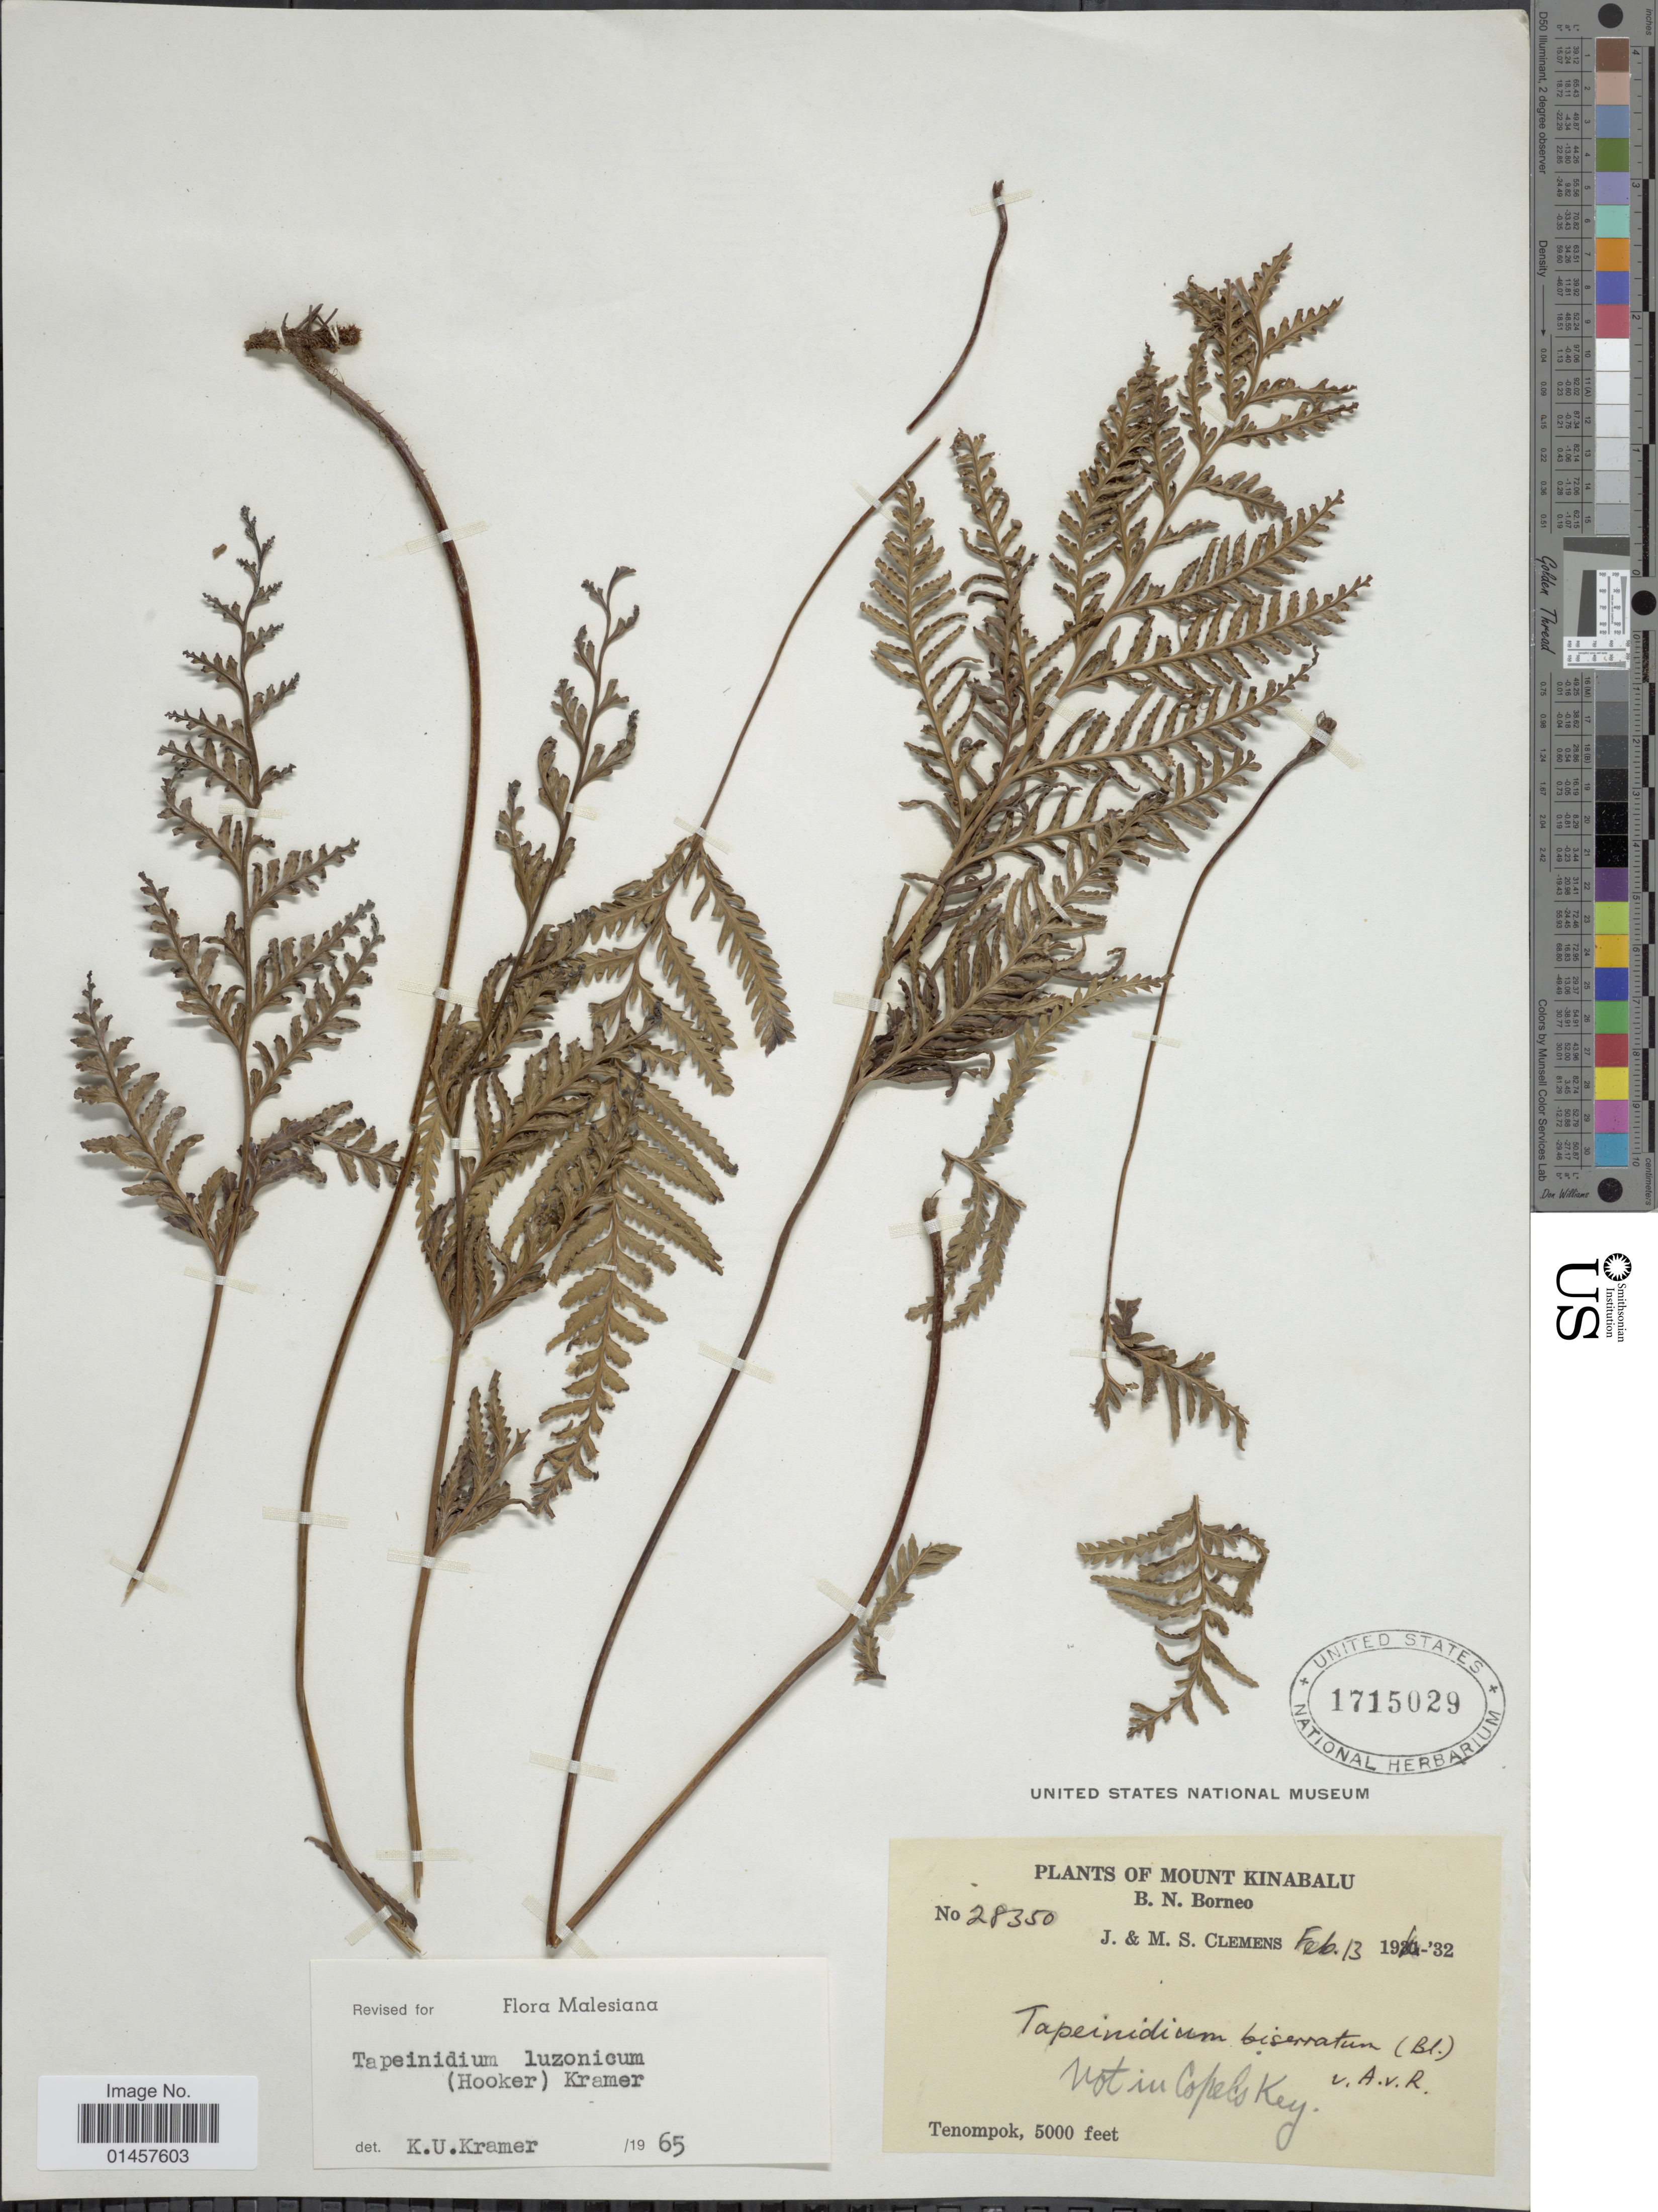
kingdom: Plantae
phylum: Tracheophyta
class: Polypodiopsida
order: Polypodiales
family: Lindsaeaceae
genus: Tapeinidium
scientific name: Tapeinidium luzonicum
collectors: J. Clemens & M. S. Clemens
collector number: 28350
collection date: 1932-02-13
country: Malaysia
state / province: Sabah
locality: Mount Kinabalu, B. N. Borneo, Tenompok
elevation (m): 1524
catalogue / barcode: US 1715029